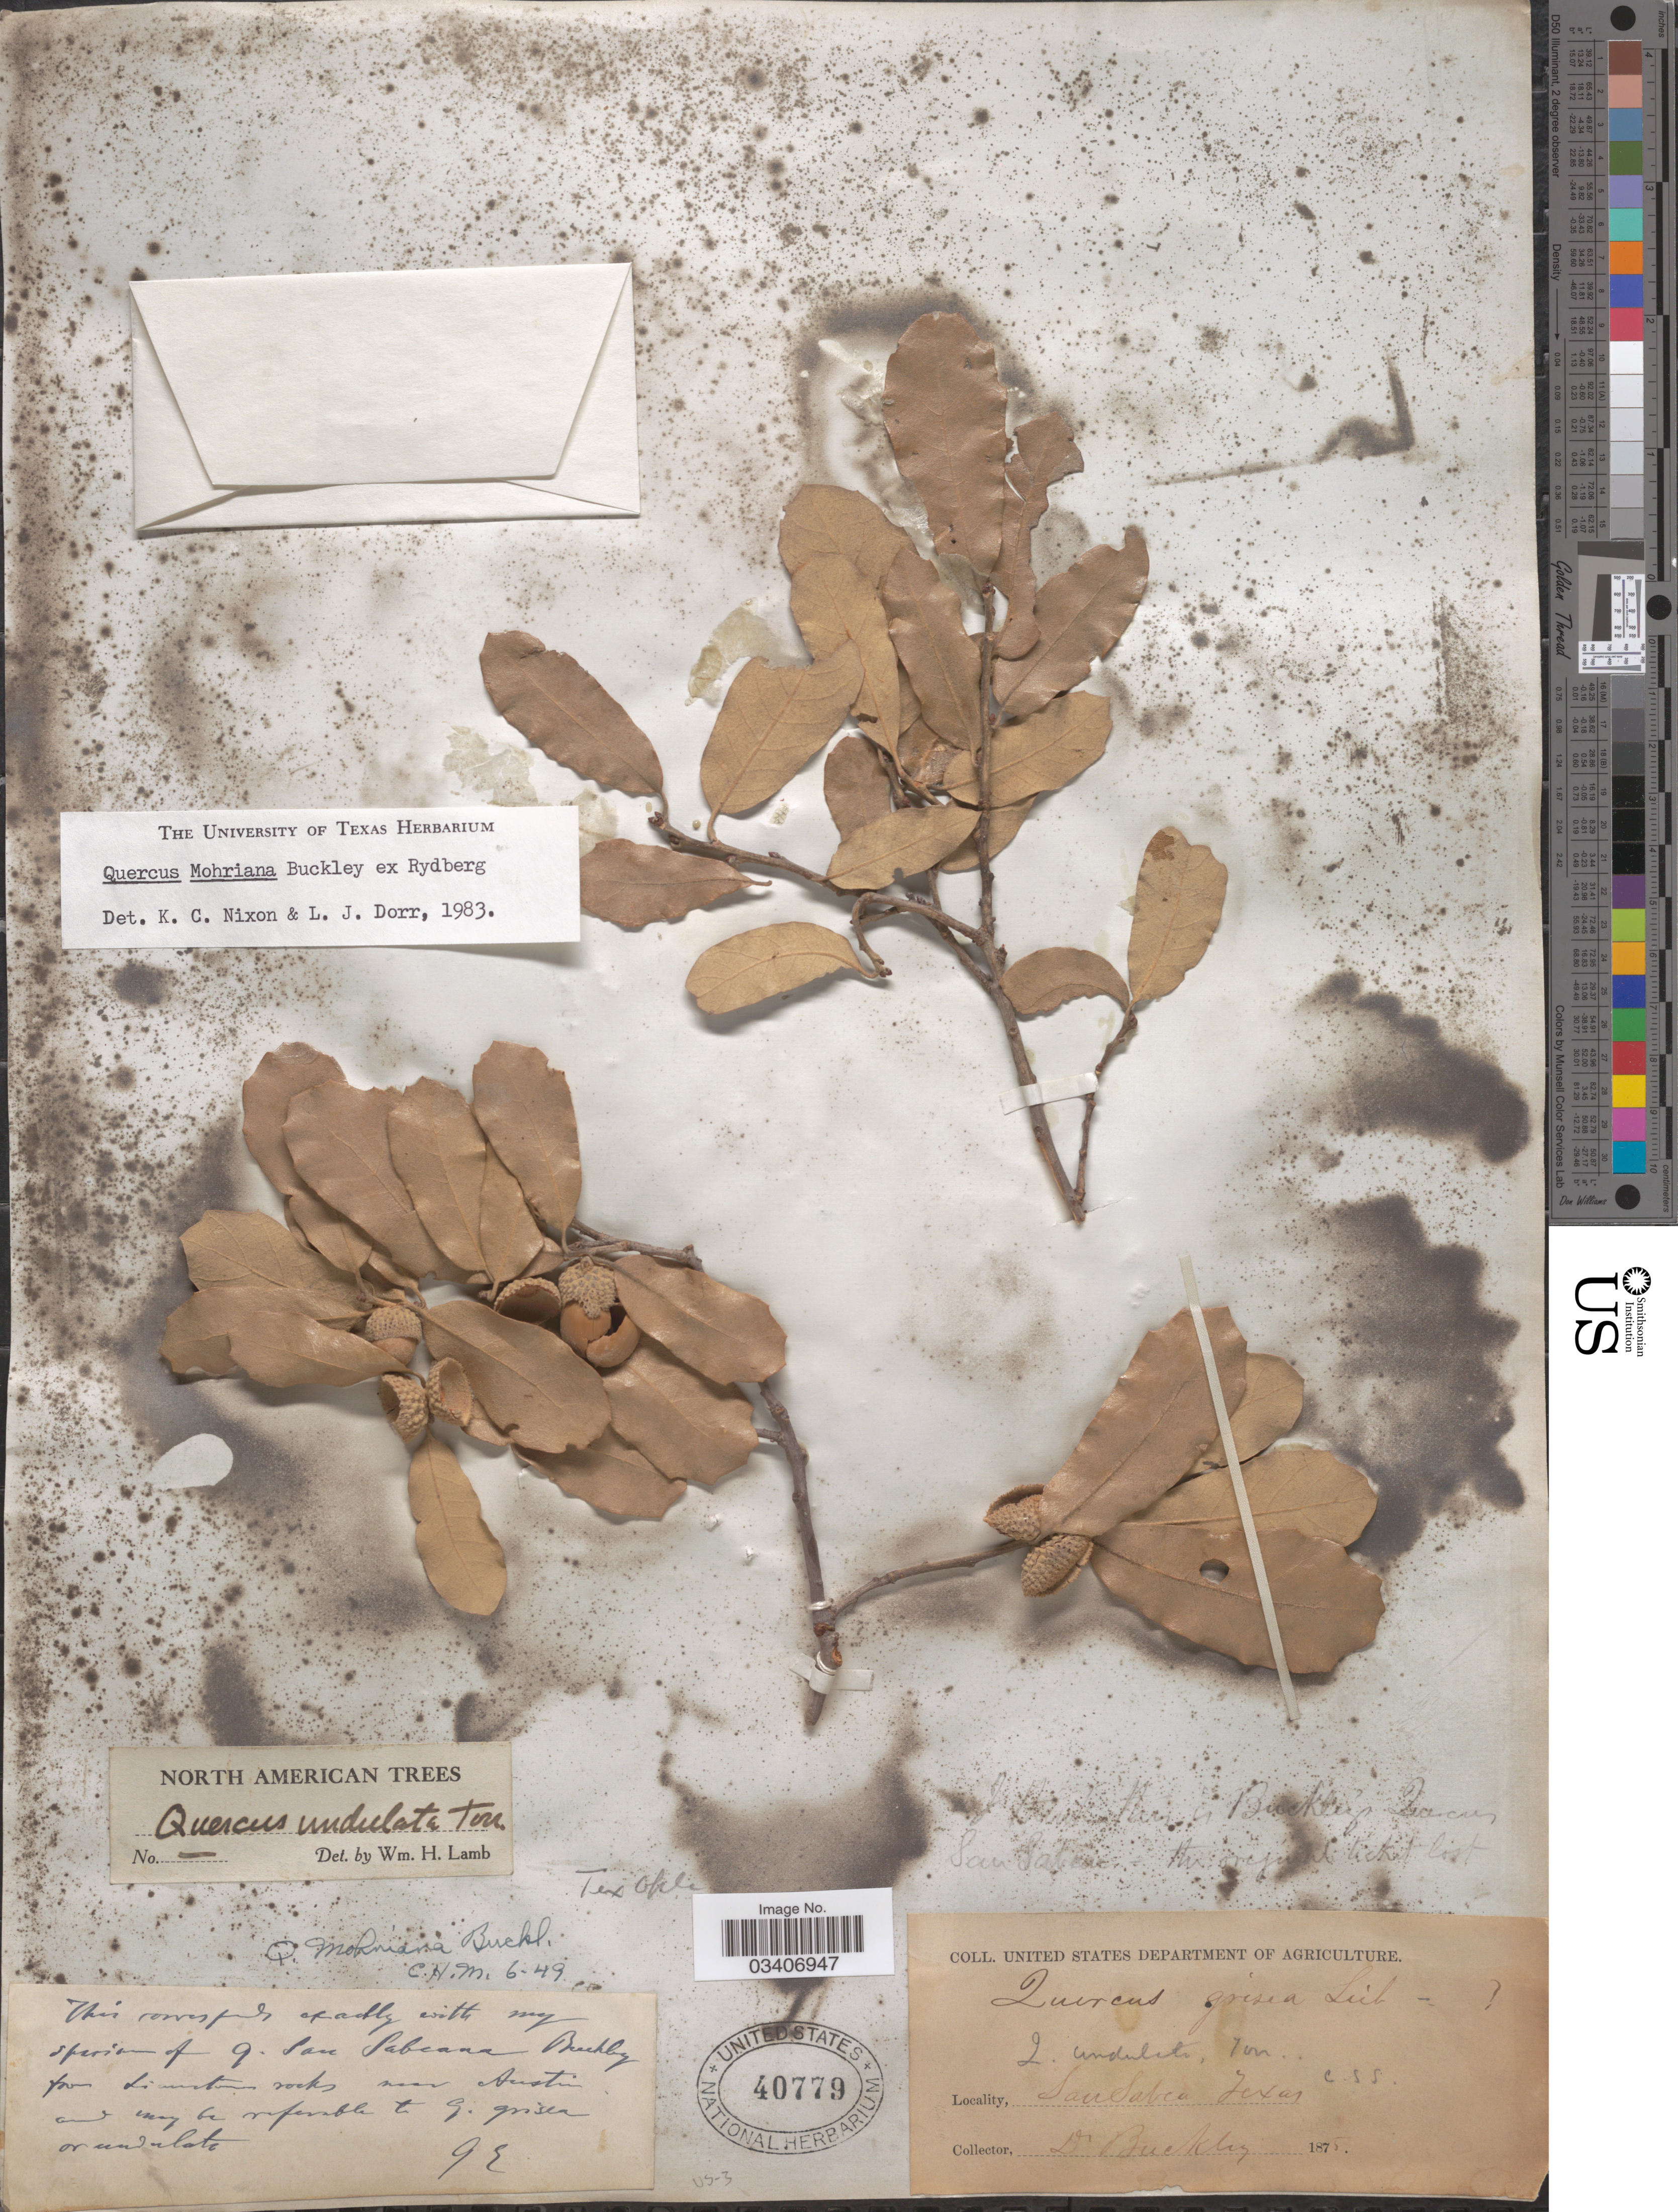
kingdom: Plantae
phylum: Tracheophyta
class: Magnoliopsida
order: Fagales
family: Fagaceae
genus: Quercus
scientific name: Quercus mohriana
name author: Buckley ex Rydb.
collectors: -- Buckley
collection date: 1878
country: United States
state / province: Texas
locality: from limestone rocks near Austin. ] San Saba.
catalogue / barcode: US 40779